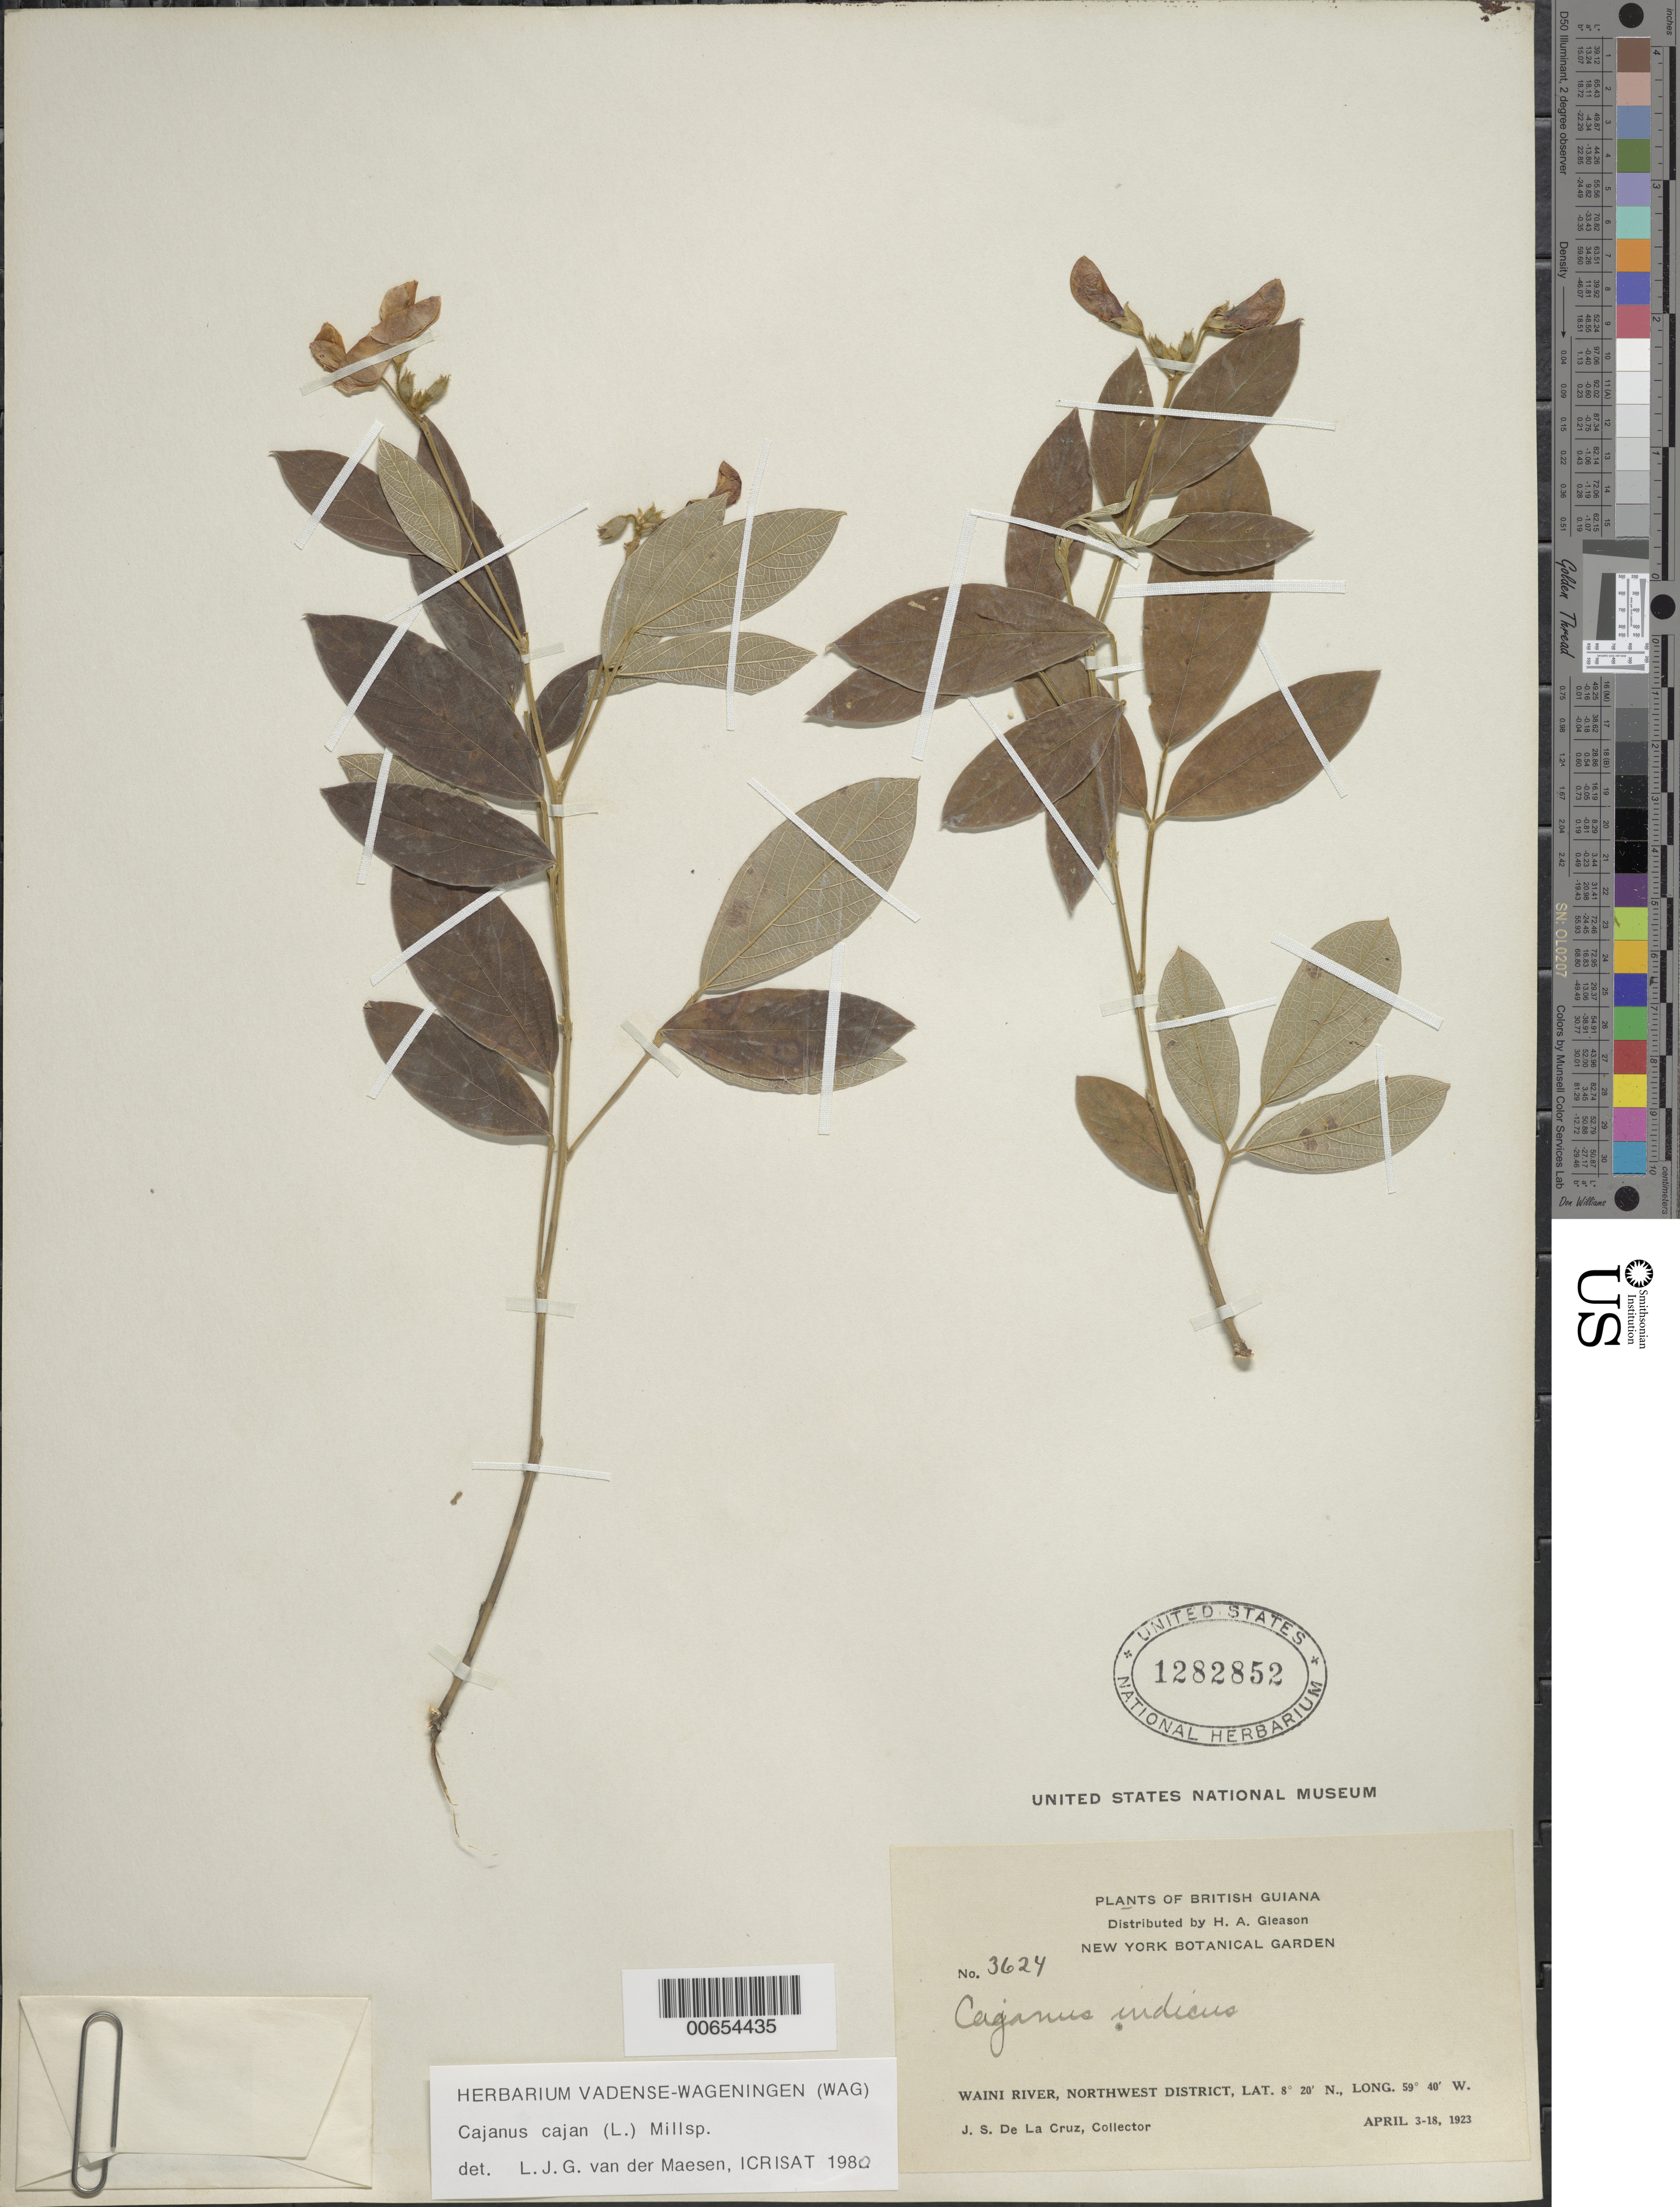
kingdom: Plantae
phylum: Tracheophyta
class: Magnoliopsida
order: Fabales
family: Fabaceae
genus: Cajanus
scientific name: Cajanus cajan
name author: (L.) Huth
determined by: Van Der Maesen, L. J. G., (WAG), Wageningen University (Netherlands)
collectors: J. S. de la Cruz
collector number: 3624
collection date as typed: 3-Apr-23 to 18-Apr-23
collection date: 1923-04-03/1923-04-18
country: Guyana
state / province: Barima-Waini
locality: Waini R., NW District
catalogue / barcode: US 1282852